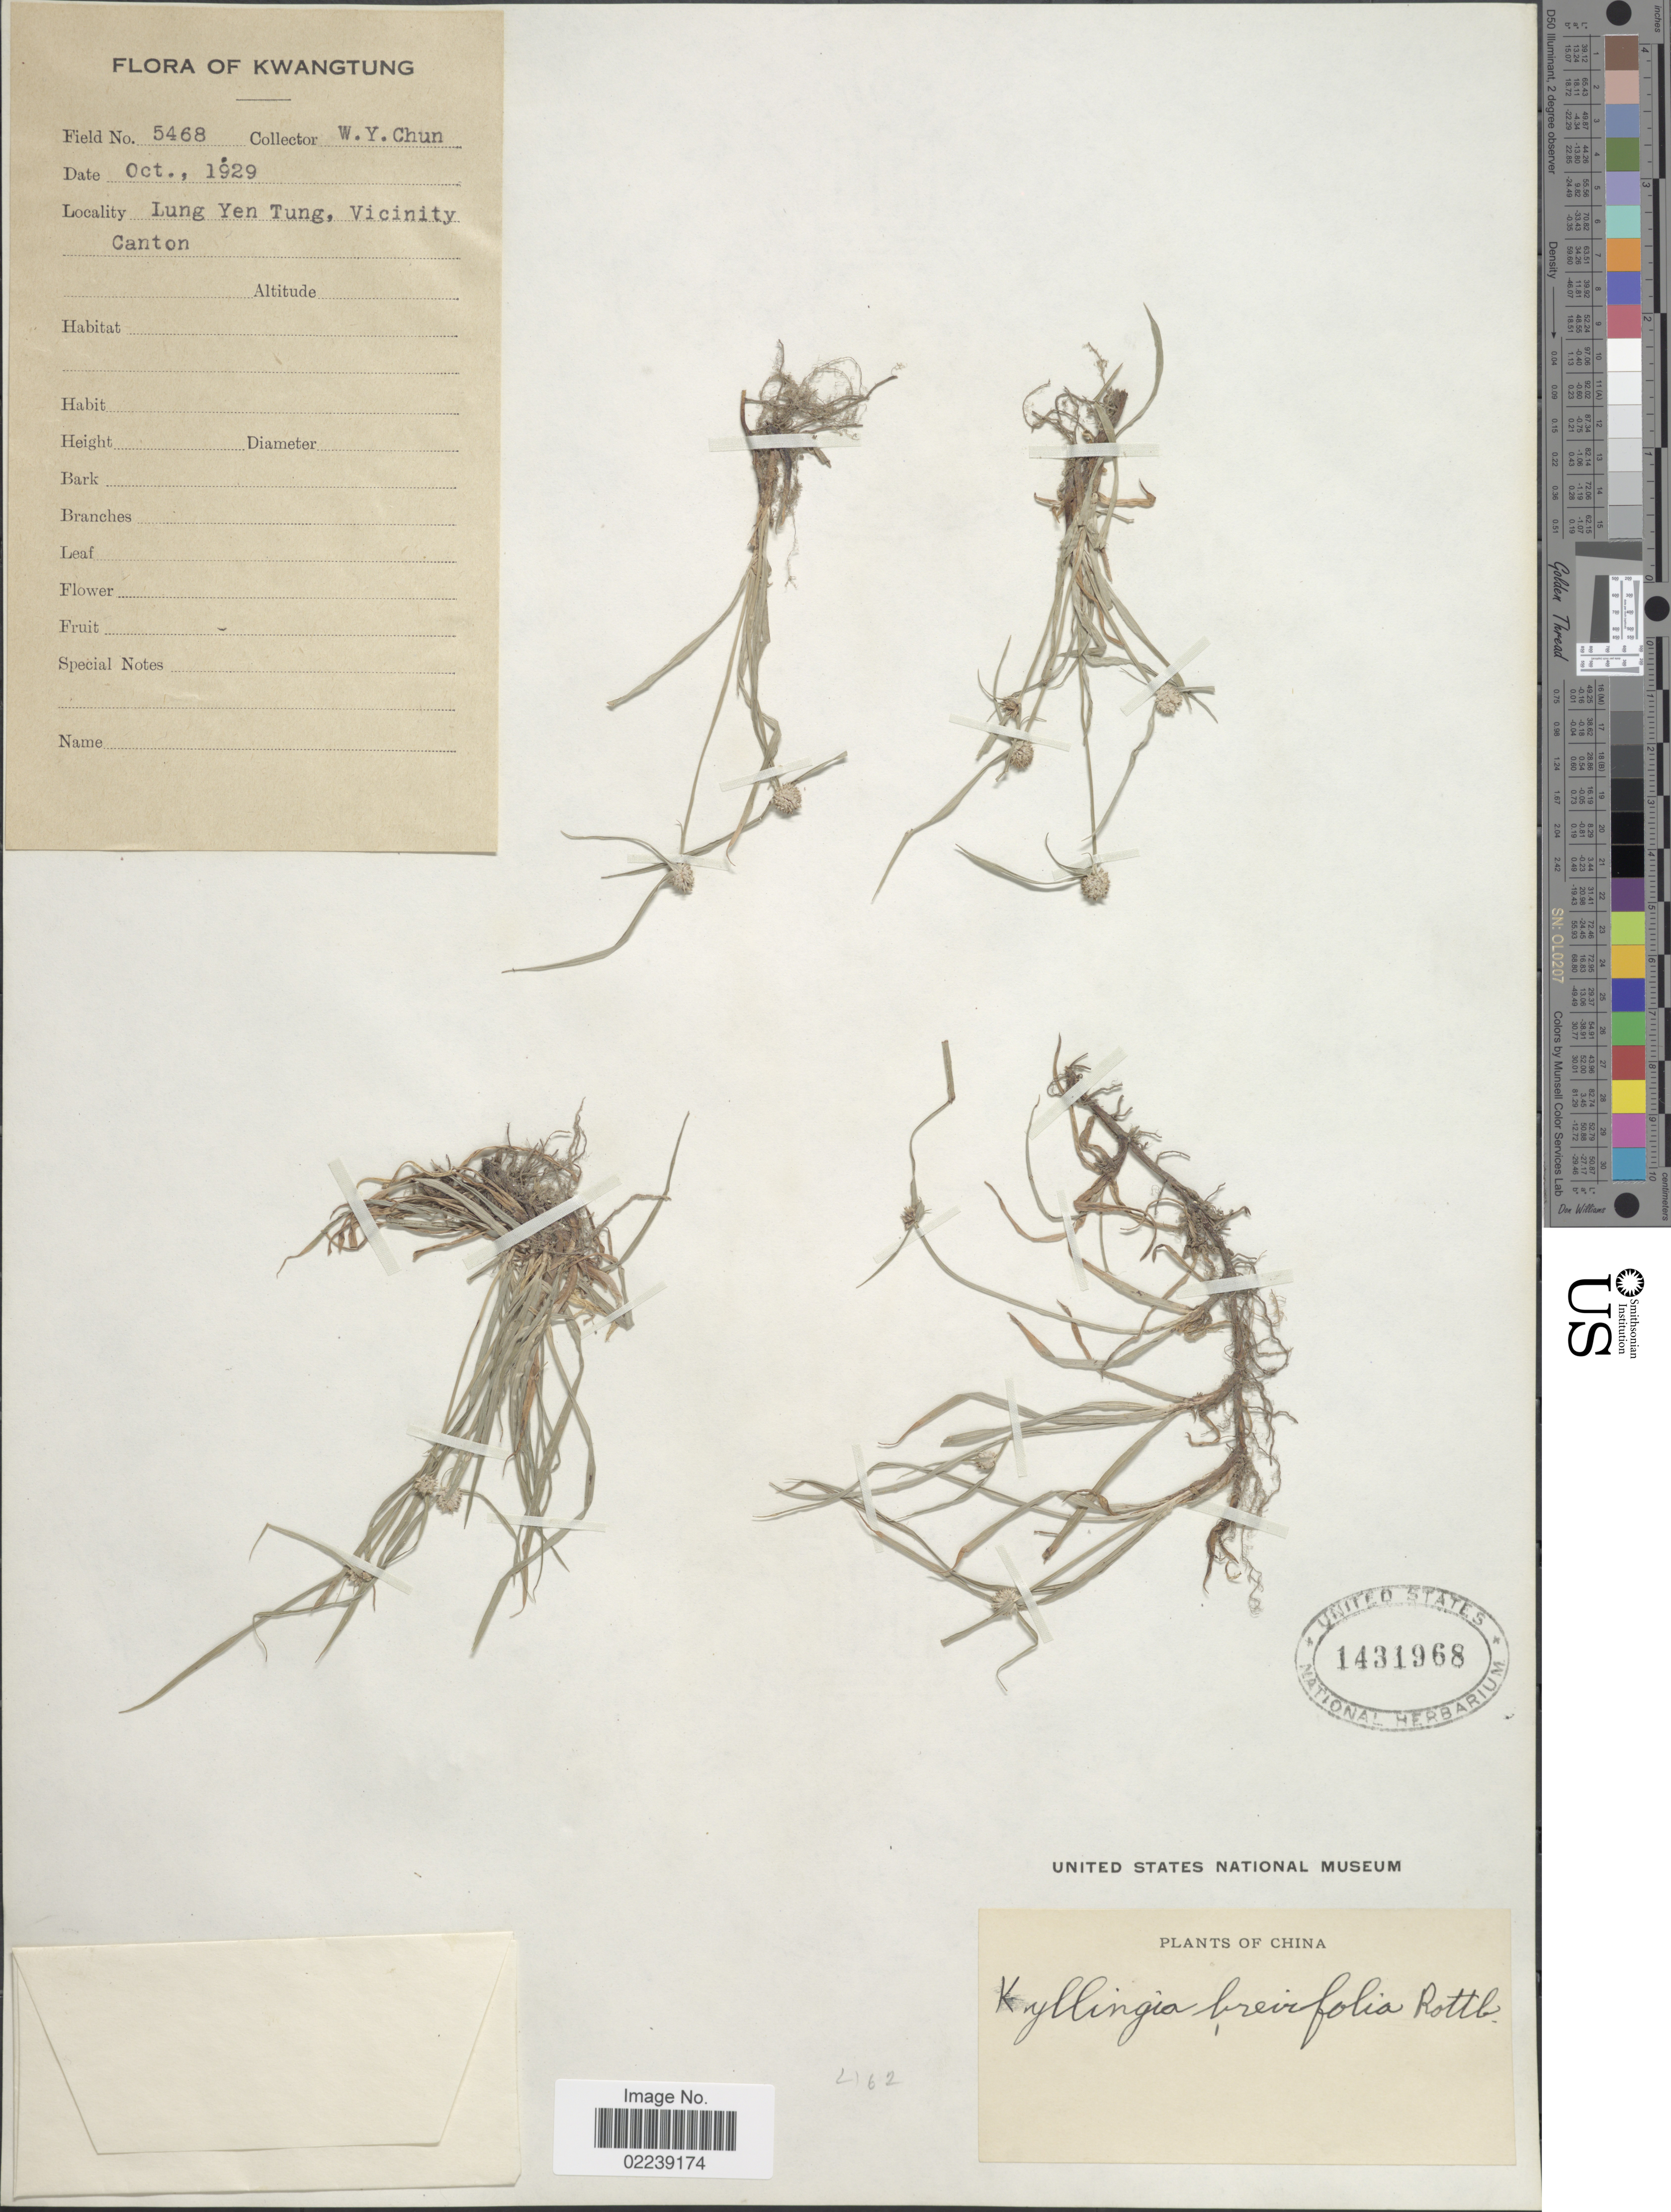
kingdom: Plantae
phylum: Tracheophyta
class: Liliopsida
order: Poales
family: Cyperaceae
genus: Cyperus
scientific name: Cyperus mindorensis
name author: (Steud.) Huygh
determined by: Strong, M. T., (US), Smithsonian Institution - National Museum of Natural History (UNITED STATES)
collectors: W. Y. Chun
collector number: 5468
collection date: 1929-10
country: China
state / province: Guangdong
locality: Kwangtun, Lung Yen Tung, Vicinity Canton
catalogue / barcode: US 1431968